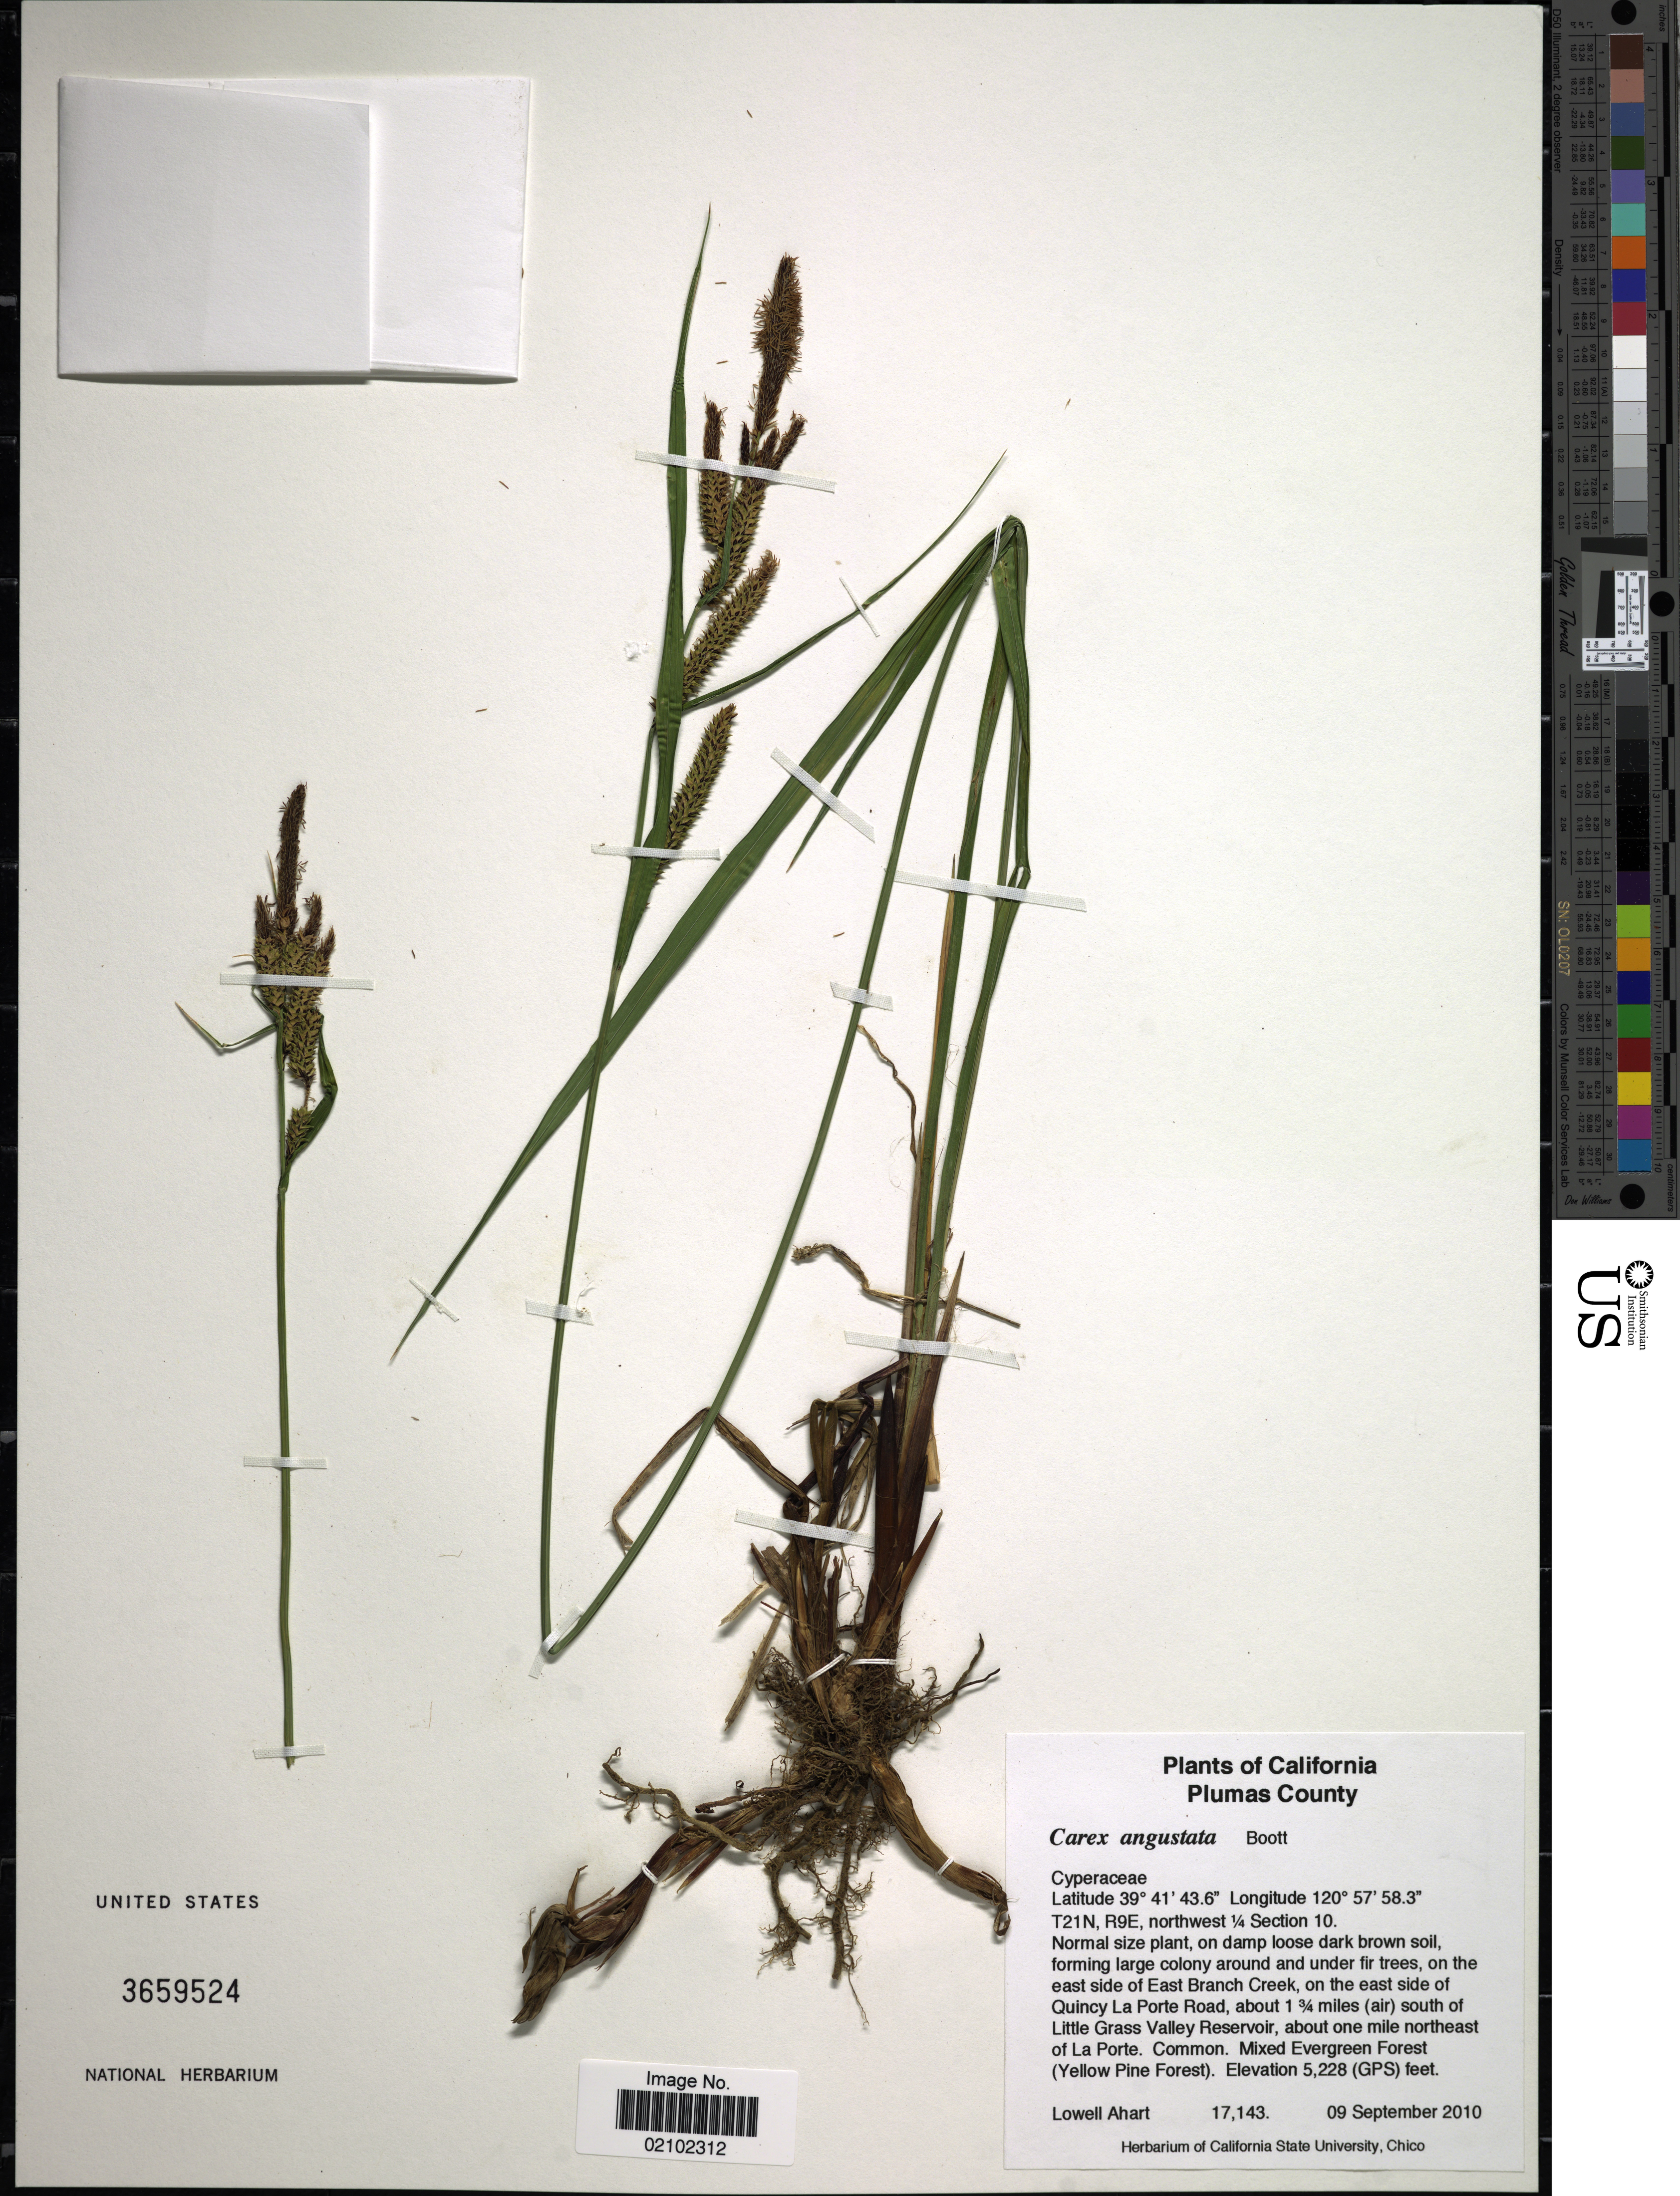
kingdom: Plantae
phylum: Tracheophyta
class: Liliopsida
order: Poales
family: Cyperaceae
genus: Carex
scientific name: Carex angustata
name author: Boott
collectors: L. Ahart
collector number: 17143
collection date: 2010-09-09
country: United States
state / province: California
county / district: Plumas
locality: Plumas County. T21, R9E, northwest 1/4 Section 10. On the east side of East Branch Creek, on the east side of Quincy la Porte Road, about 1 3/4 miles (air) south of Little Grass Valley Reservoir, about pone mile northeast of La Porte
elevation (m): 1593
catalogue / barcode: US 3659524